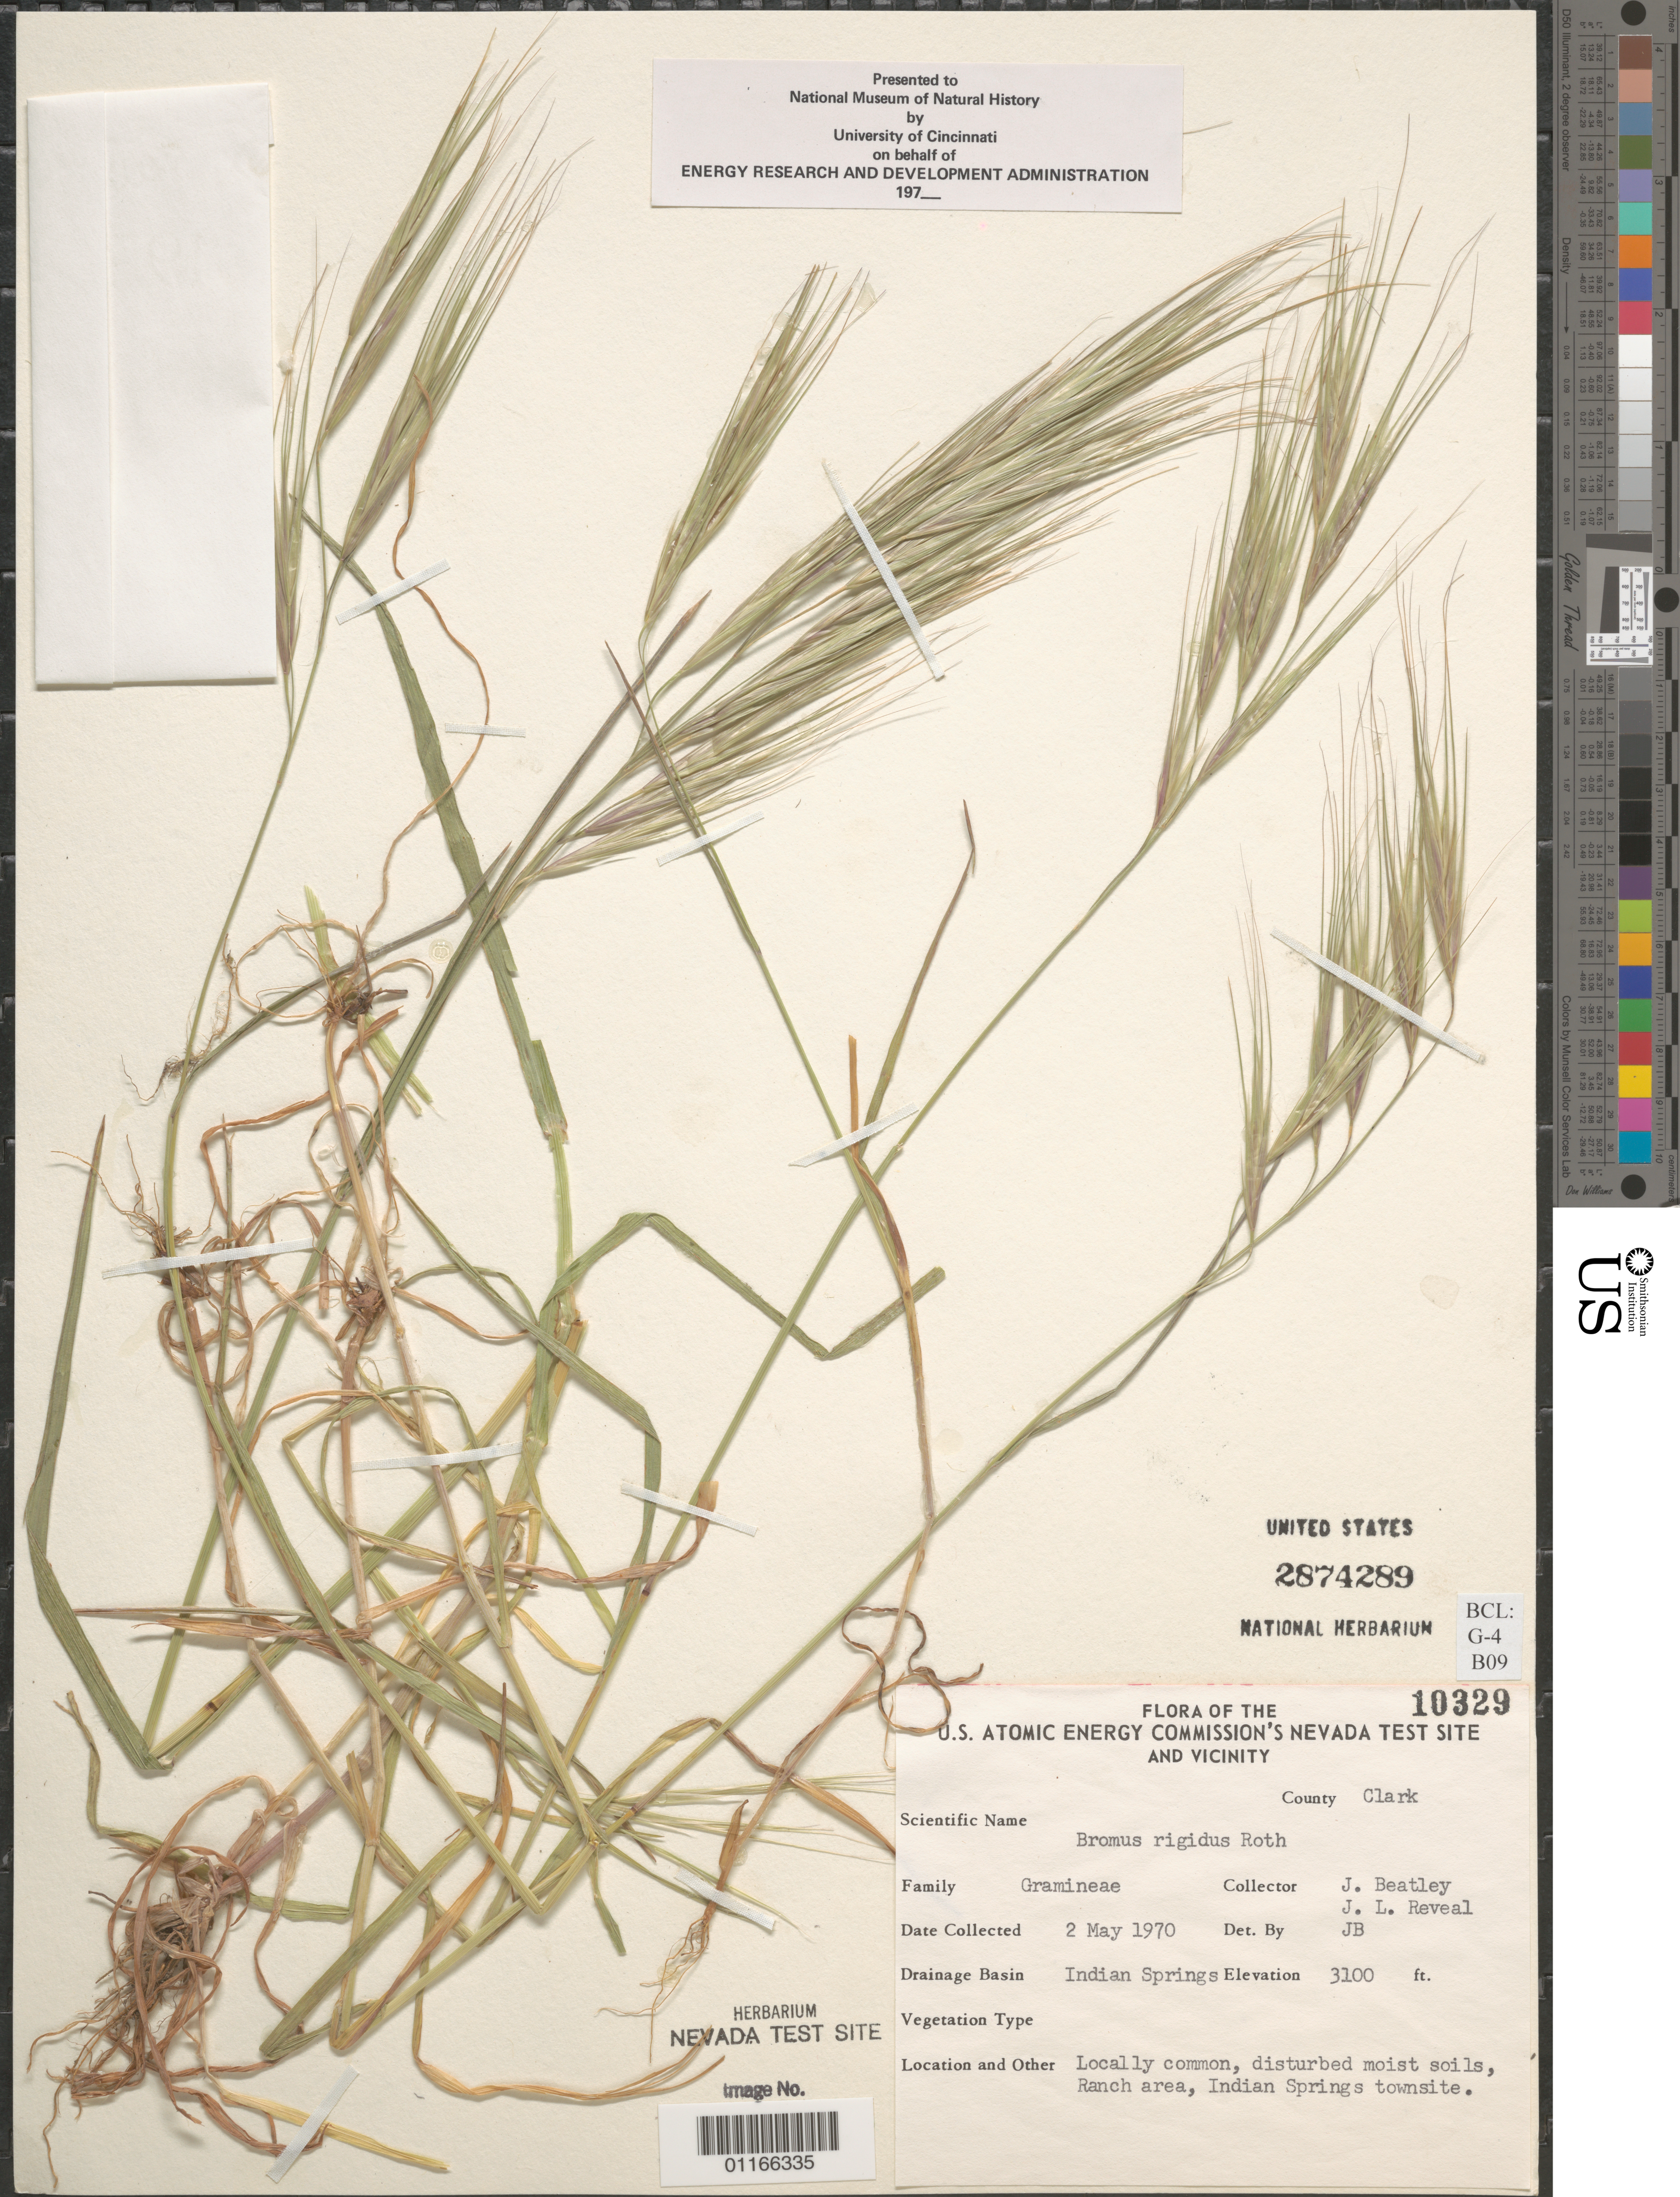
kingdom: Plantae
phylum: Tracheophyta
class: Liliopsida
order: Poales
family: Poaceae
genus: Bromus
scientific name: Bromus rigidus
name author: Roth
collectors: J. C. Beatley & J. L. Reveal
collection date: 1970-05-02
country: United States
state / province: Nevada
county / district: Clark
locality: Drainage Basin: Indian Springs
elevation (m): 945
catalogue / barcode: US 2874289